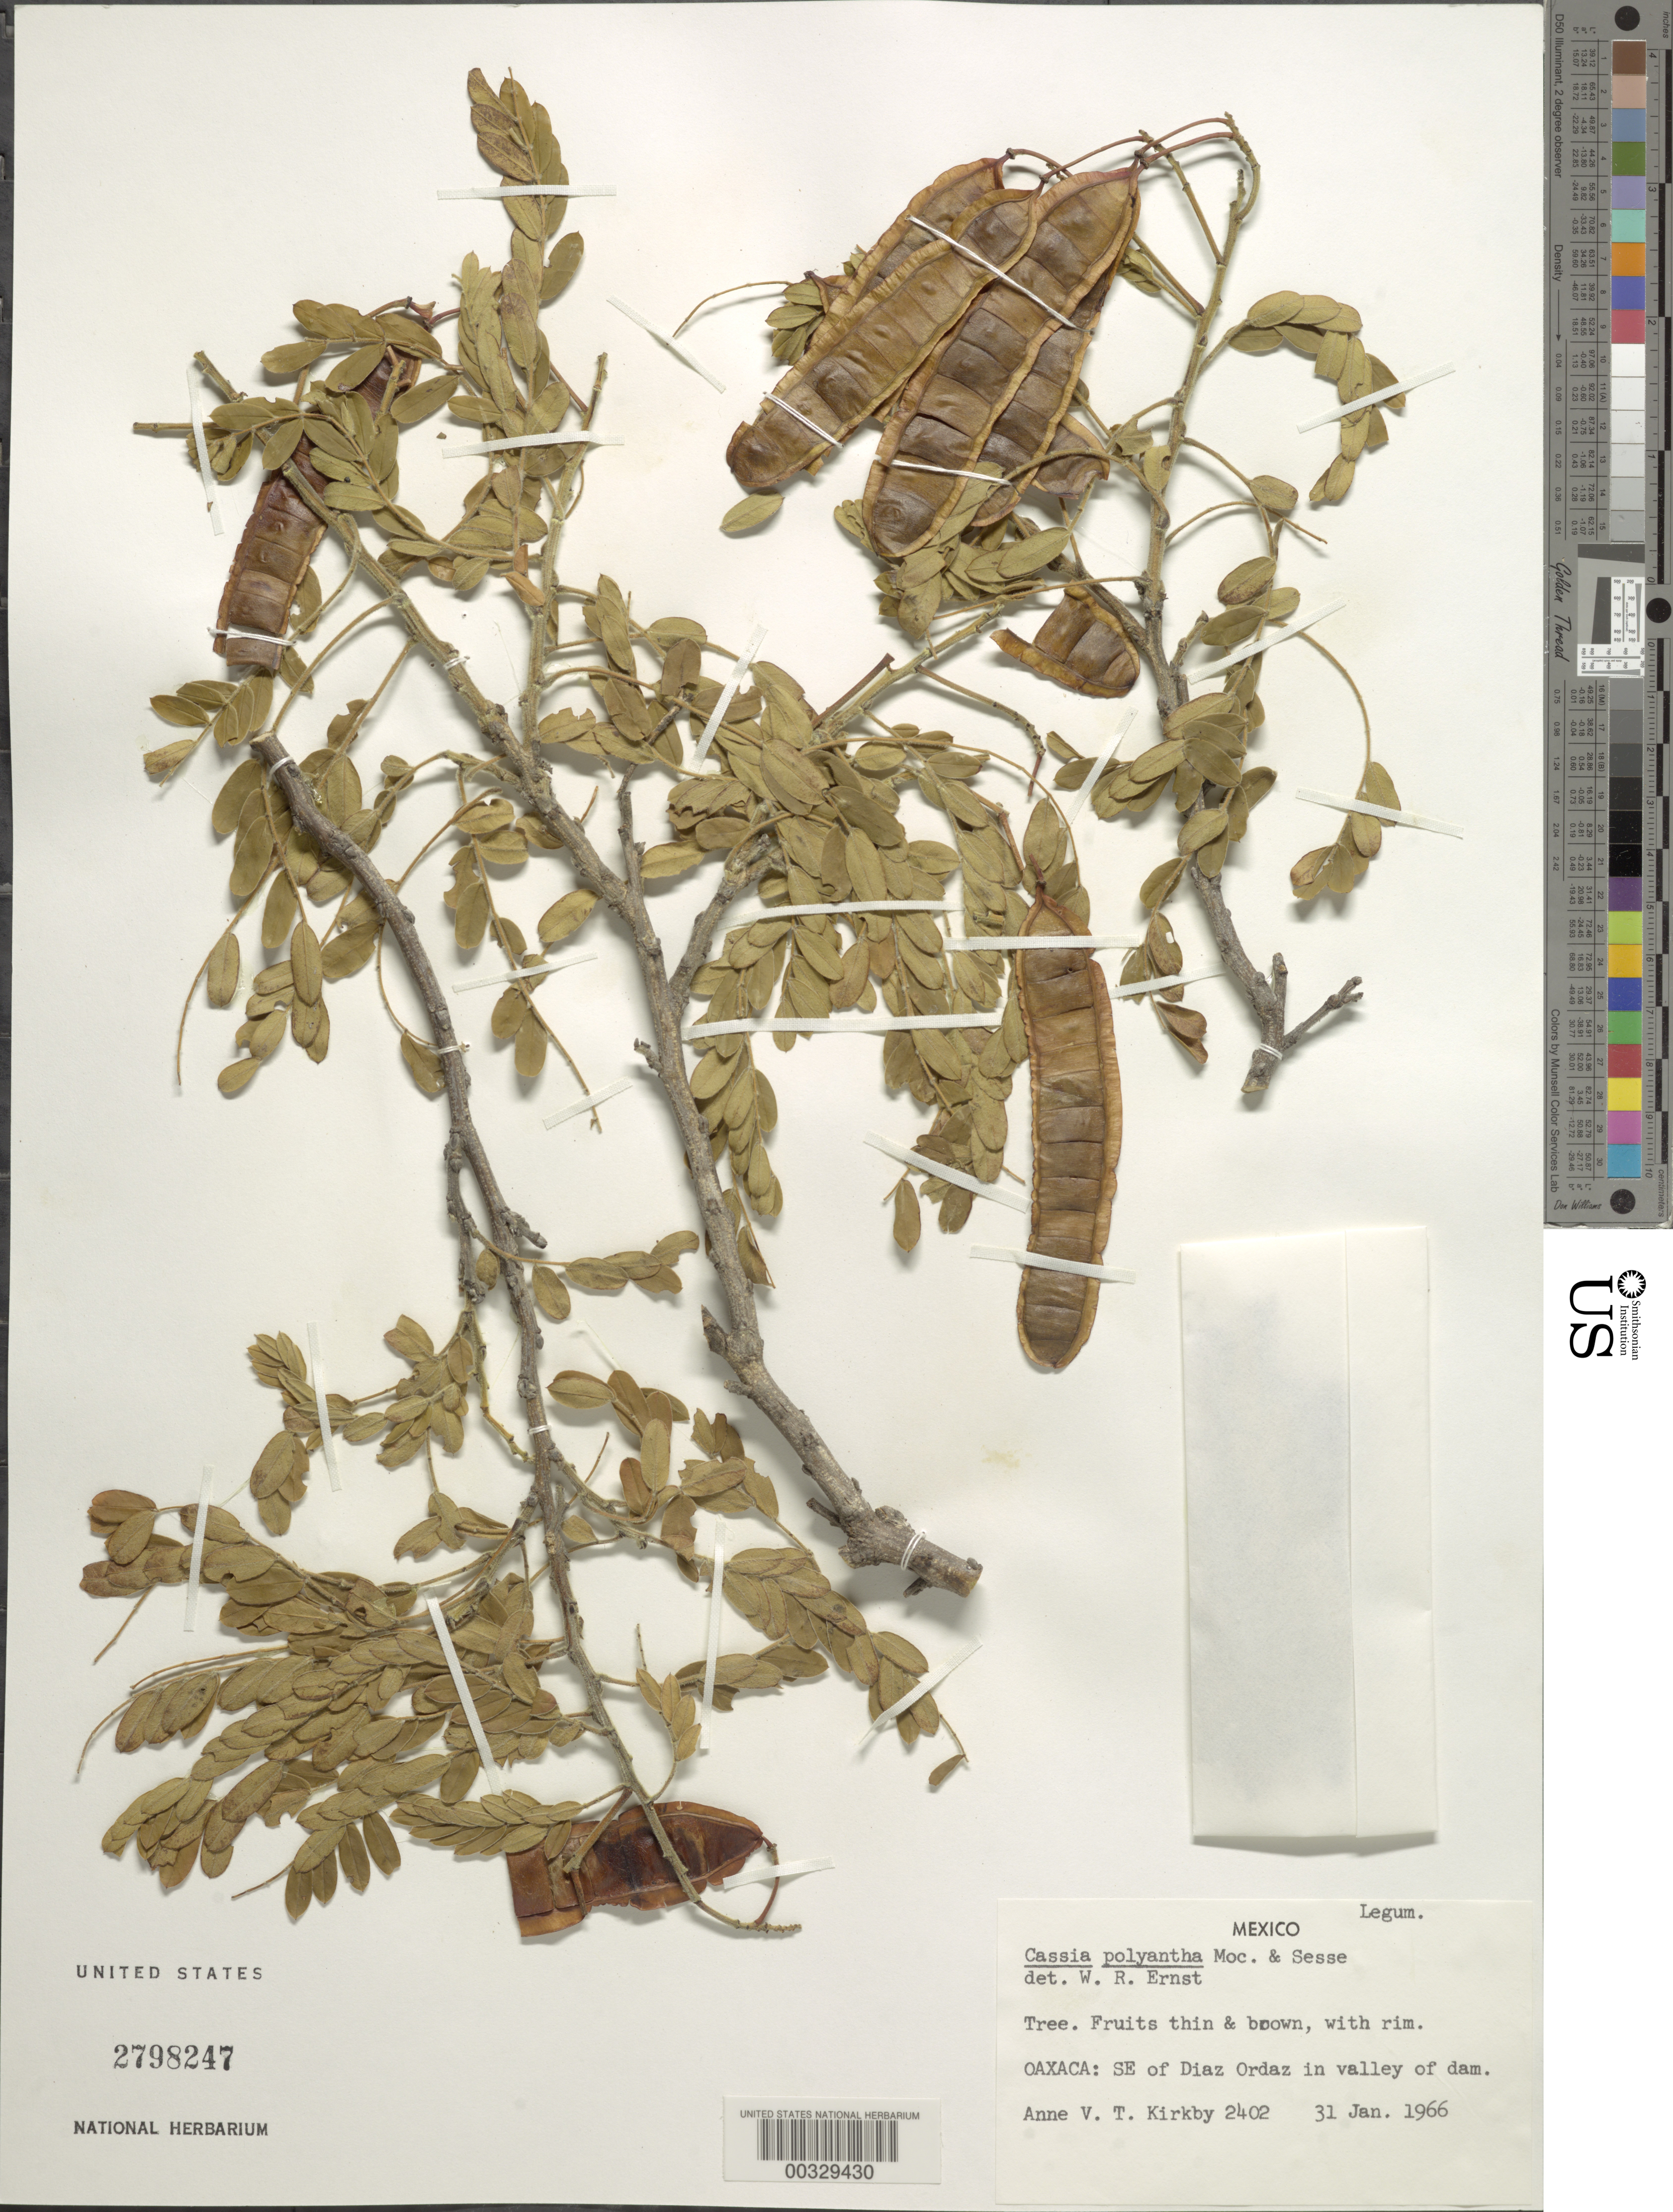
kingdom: Plantae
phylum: Tracheophyta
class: Magnoliopsida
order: Fabales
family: Fabaceae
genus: Senna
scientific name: Senna polyantha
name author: (Coll) H.S. Irwin & Barneby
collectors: A. Kirkby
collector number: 2402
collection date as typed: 31 Jan 1966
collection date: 1966-01-31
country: Mexico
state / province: Oaxaca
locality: Se of diaz ordaz in valley of dam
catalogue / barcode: US 2798247